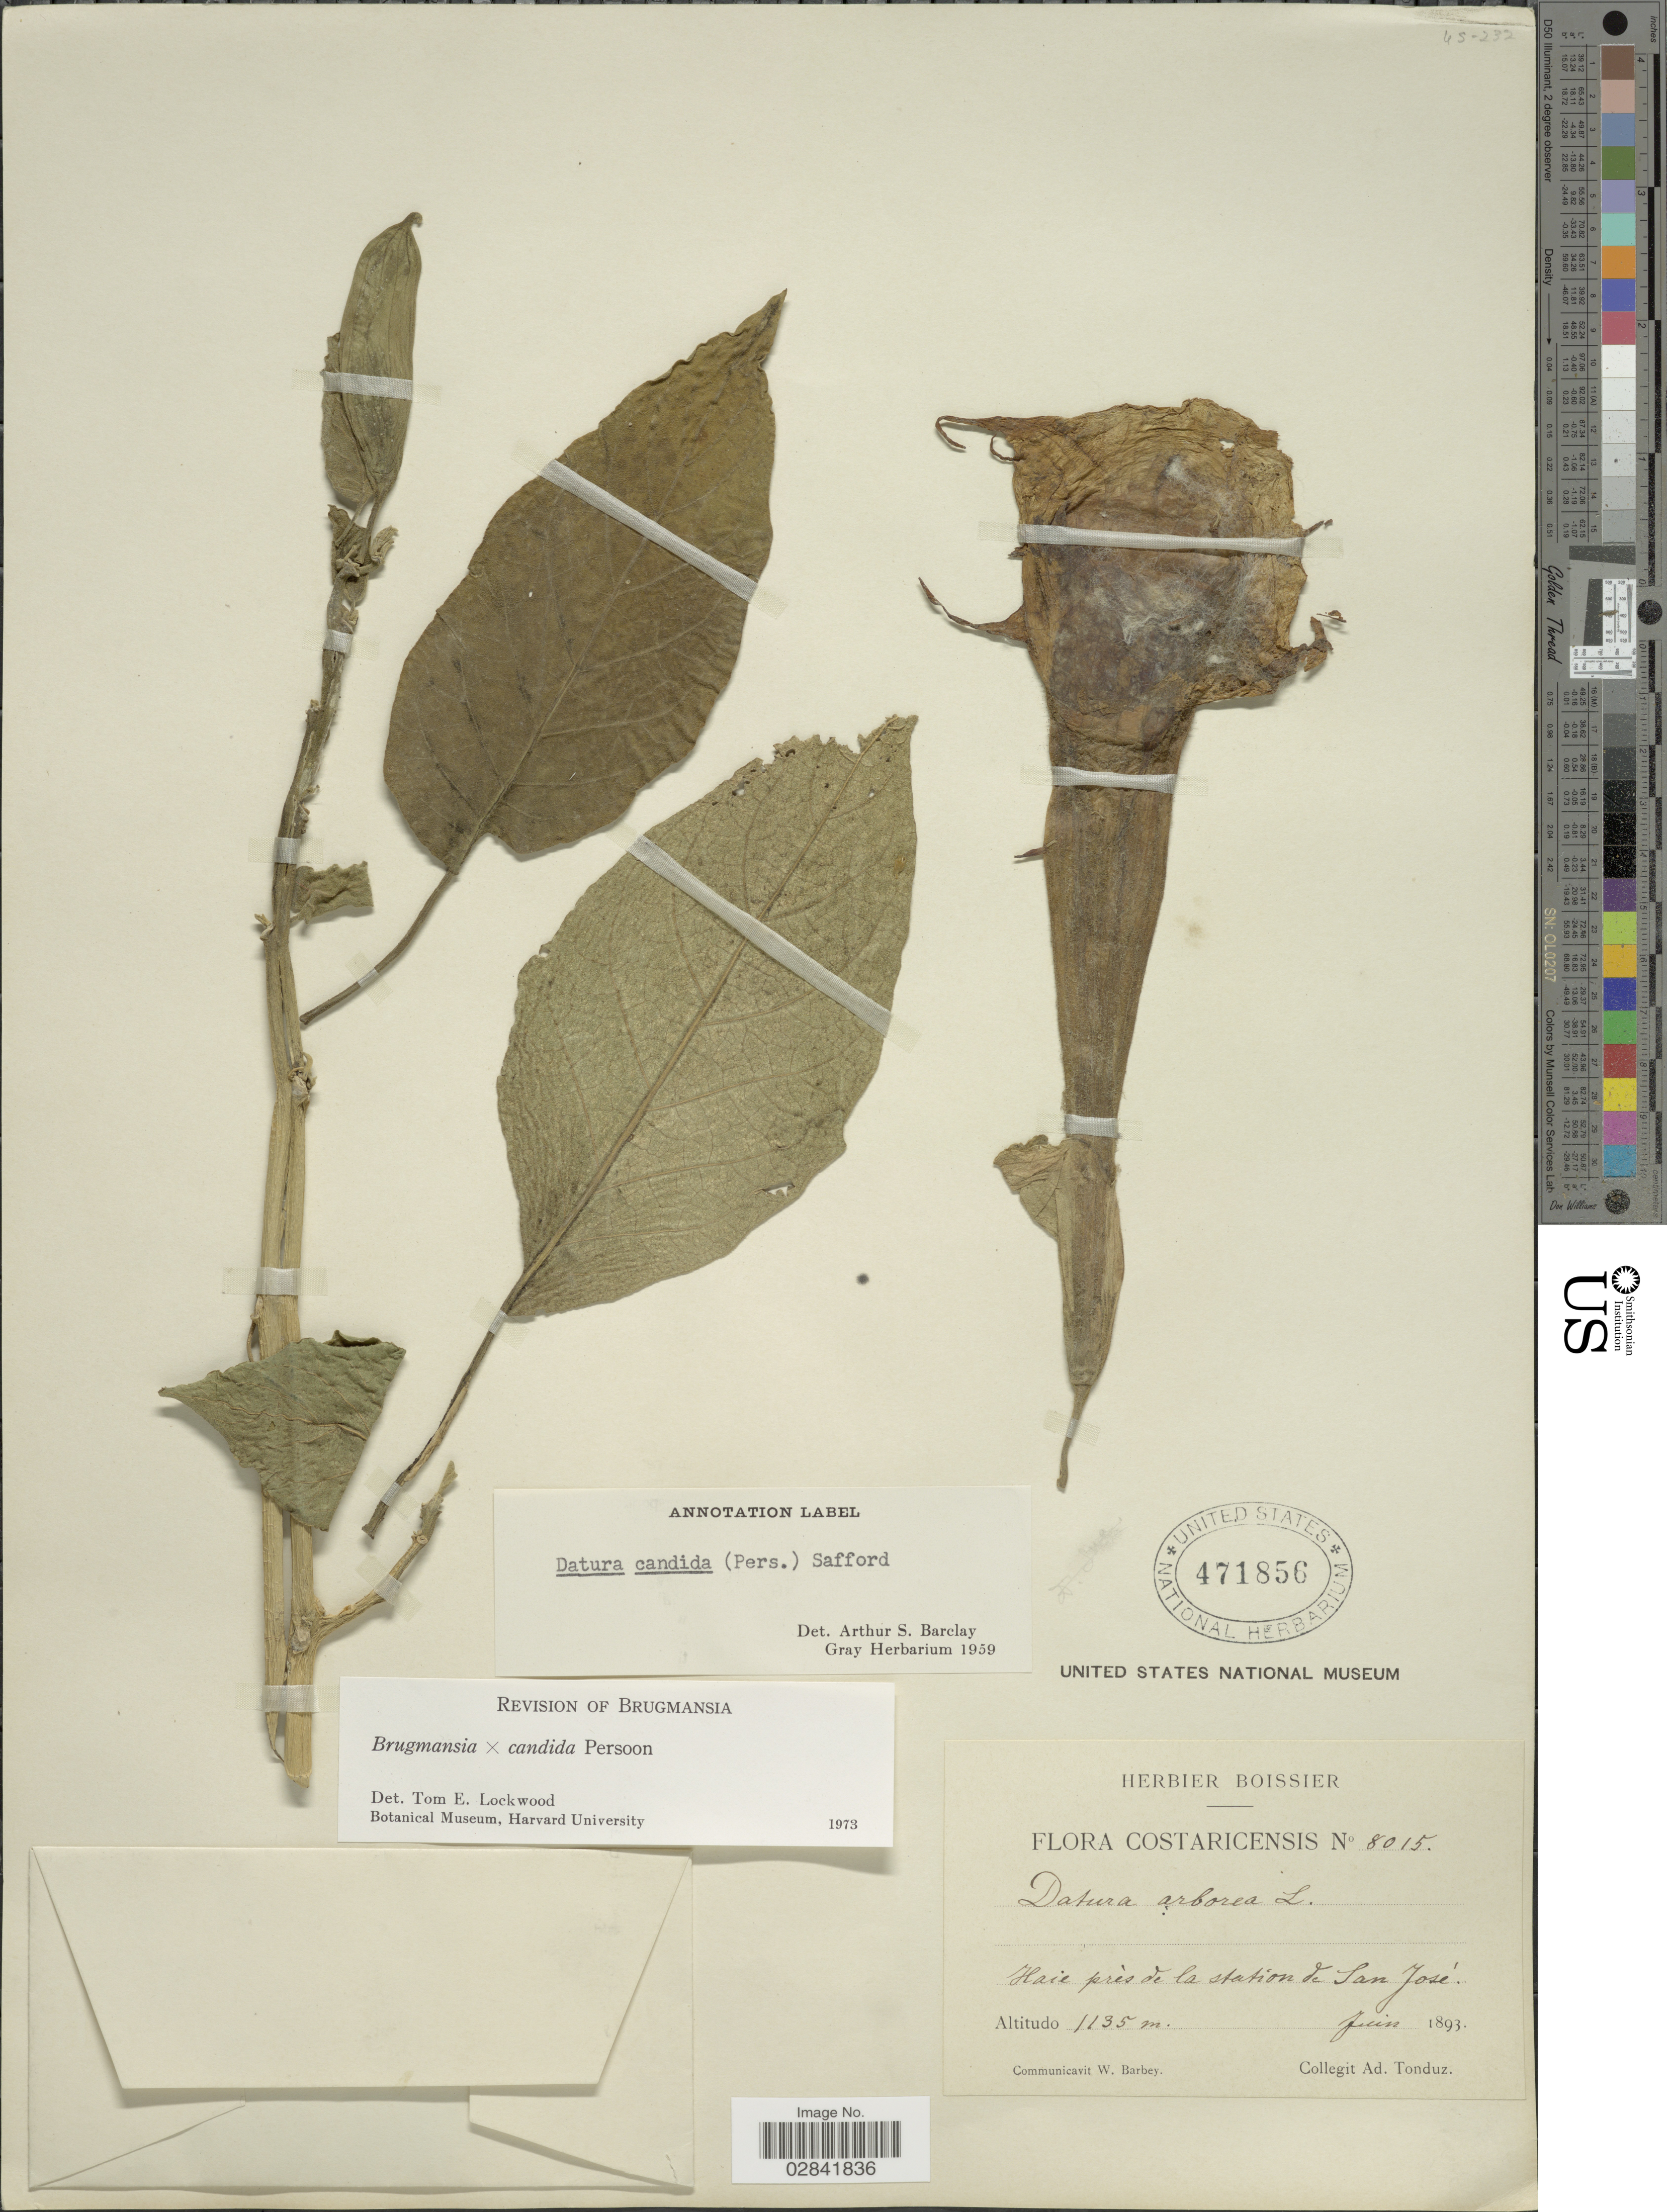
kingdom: Plantae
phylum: Tracheophyta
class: Magnoliopsida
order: Solanales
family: Solanaceae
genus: Brugmansia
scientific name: Brugmansia x candida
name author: Pers.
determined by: Lockwood, T. E.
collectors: A. Tonduz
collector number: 8015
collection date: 1893-06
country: Costa Rica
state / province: San José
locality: Haie près de la station de San José.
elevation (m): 1135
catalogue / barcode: US 471856